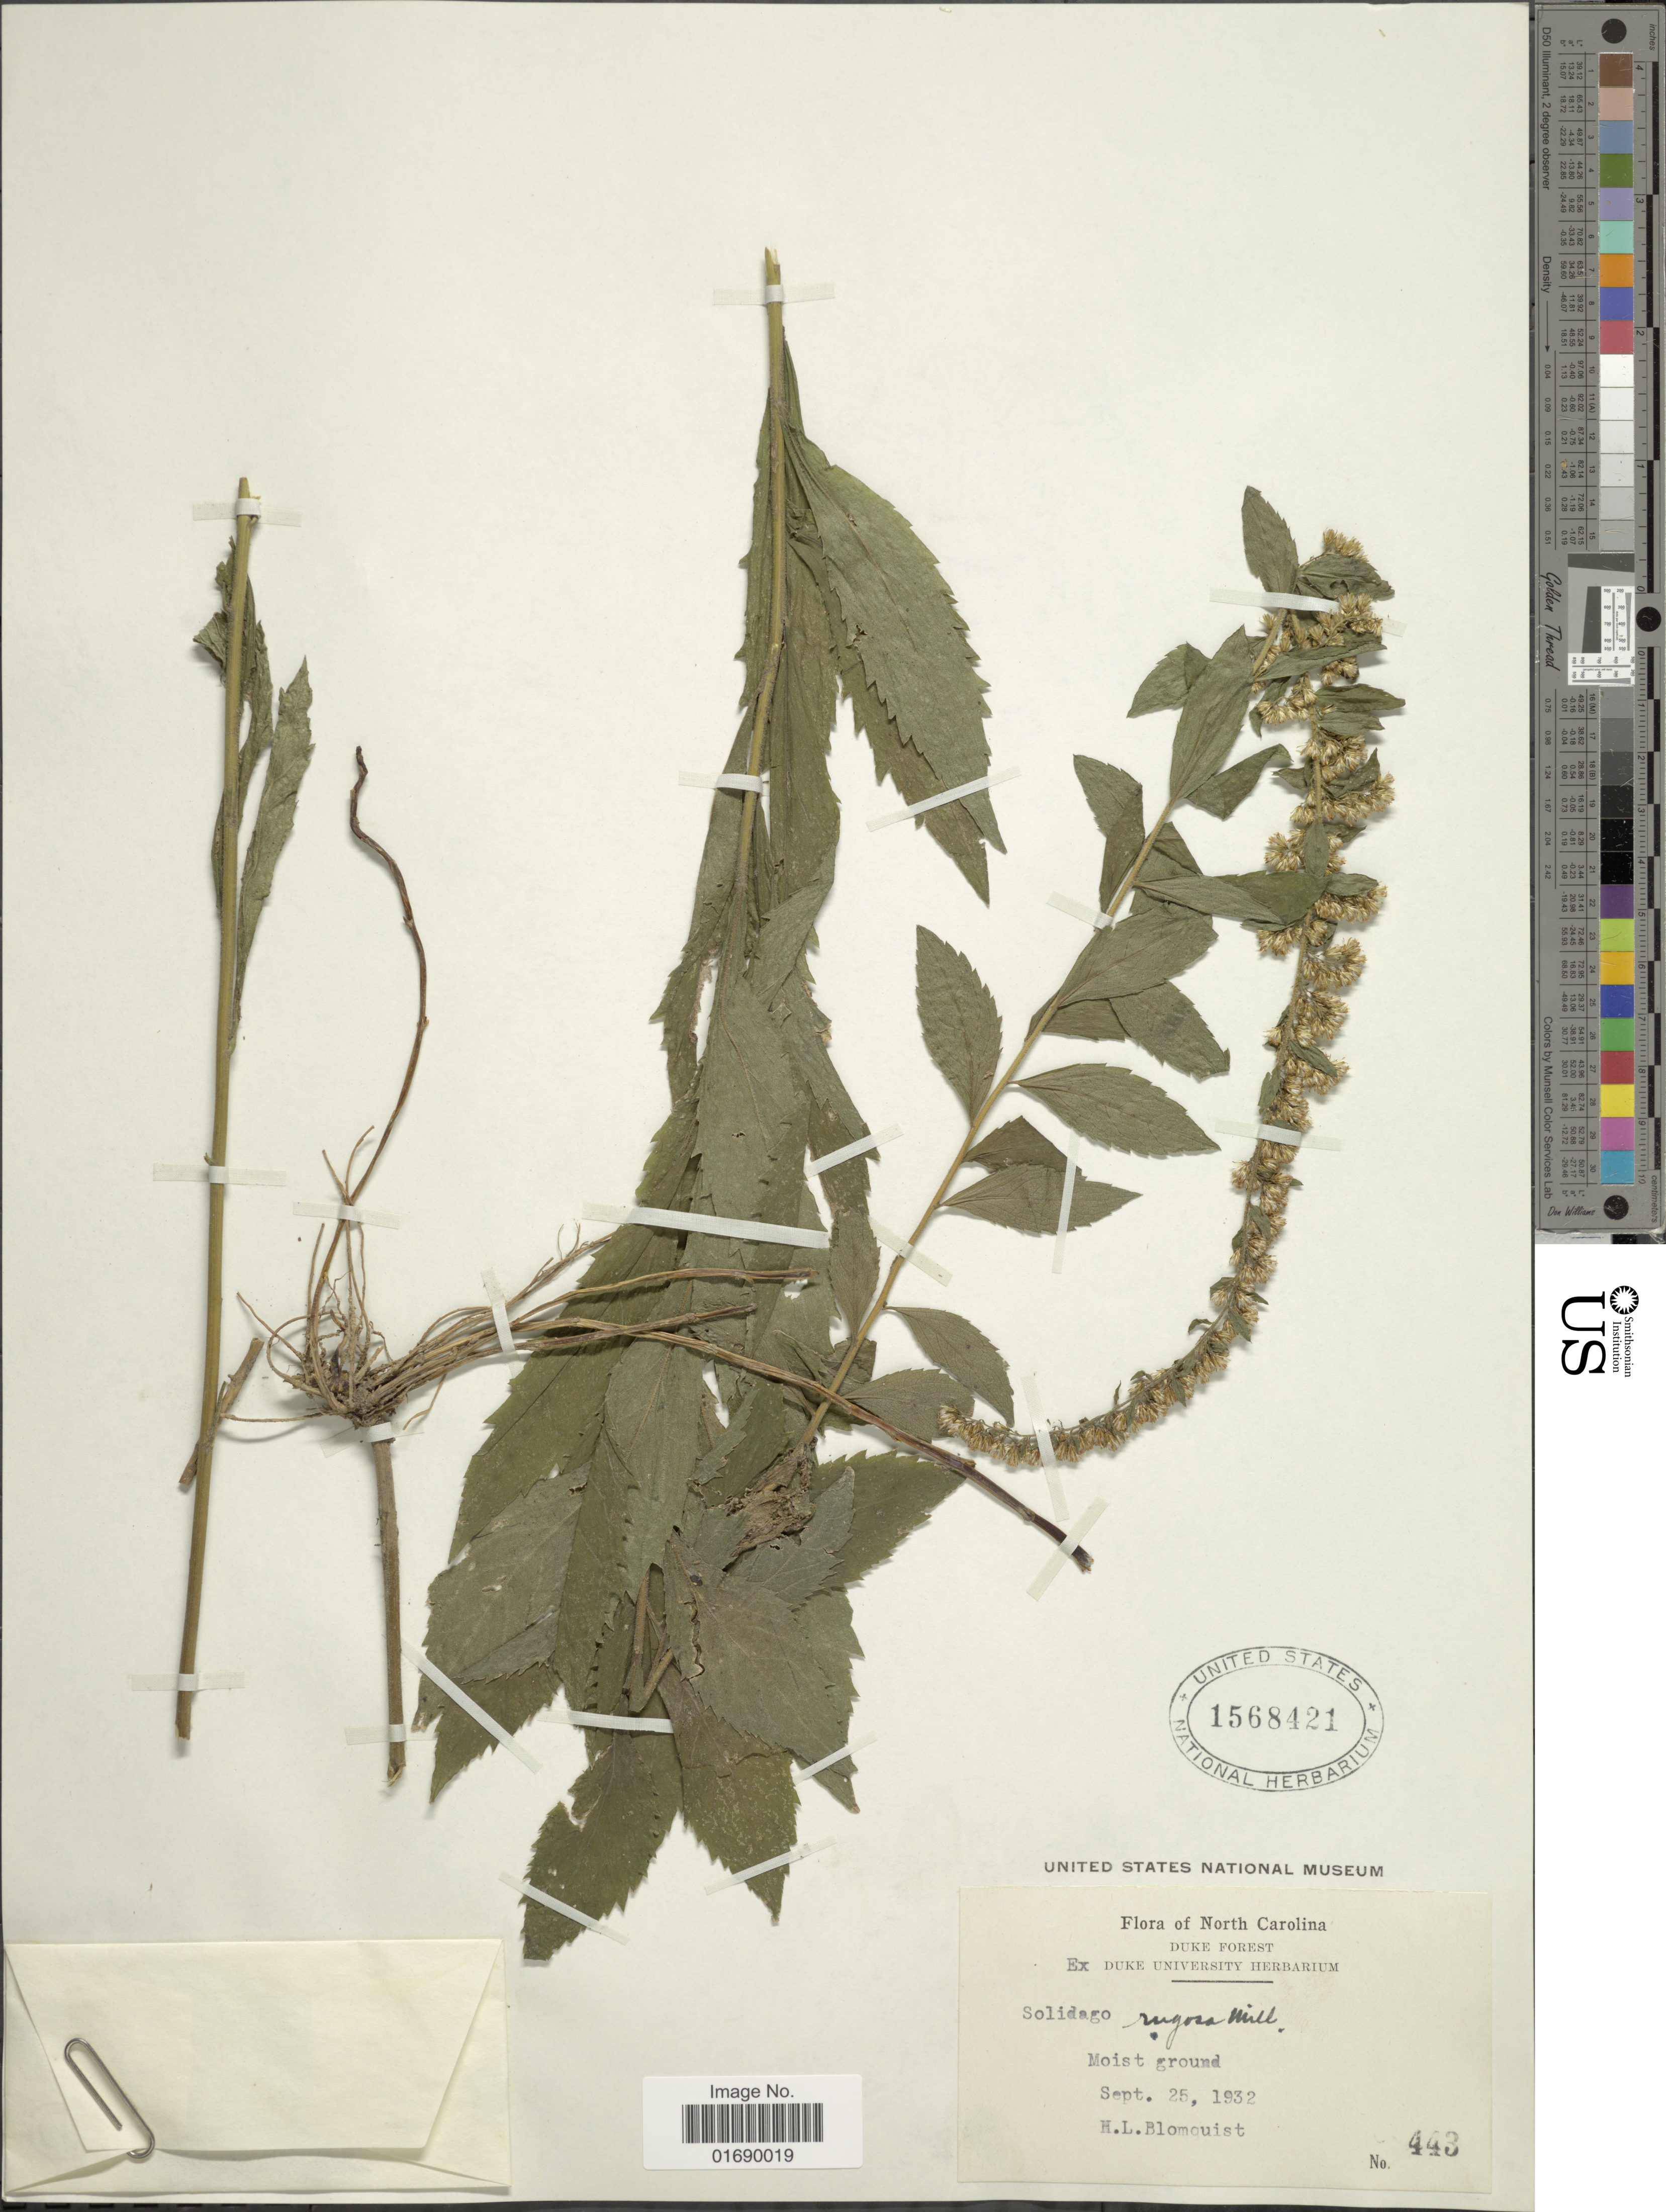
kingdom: Plantae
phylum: Tracheophyta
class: Magnoliopsida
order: Asterales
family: Asteraceae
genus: Solidago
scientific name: Solidago rugosa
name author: Mill.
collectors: H. Blomquist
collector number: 443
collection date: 1932-09-25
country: United States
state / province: North Carolina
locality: Duke Forest, Mosit ground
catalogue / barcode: US 1568421